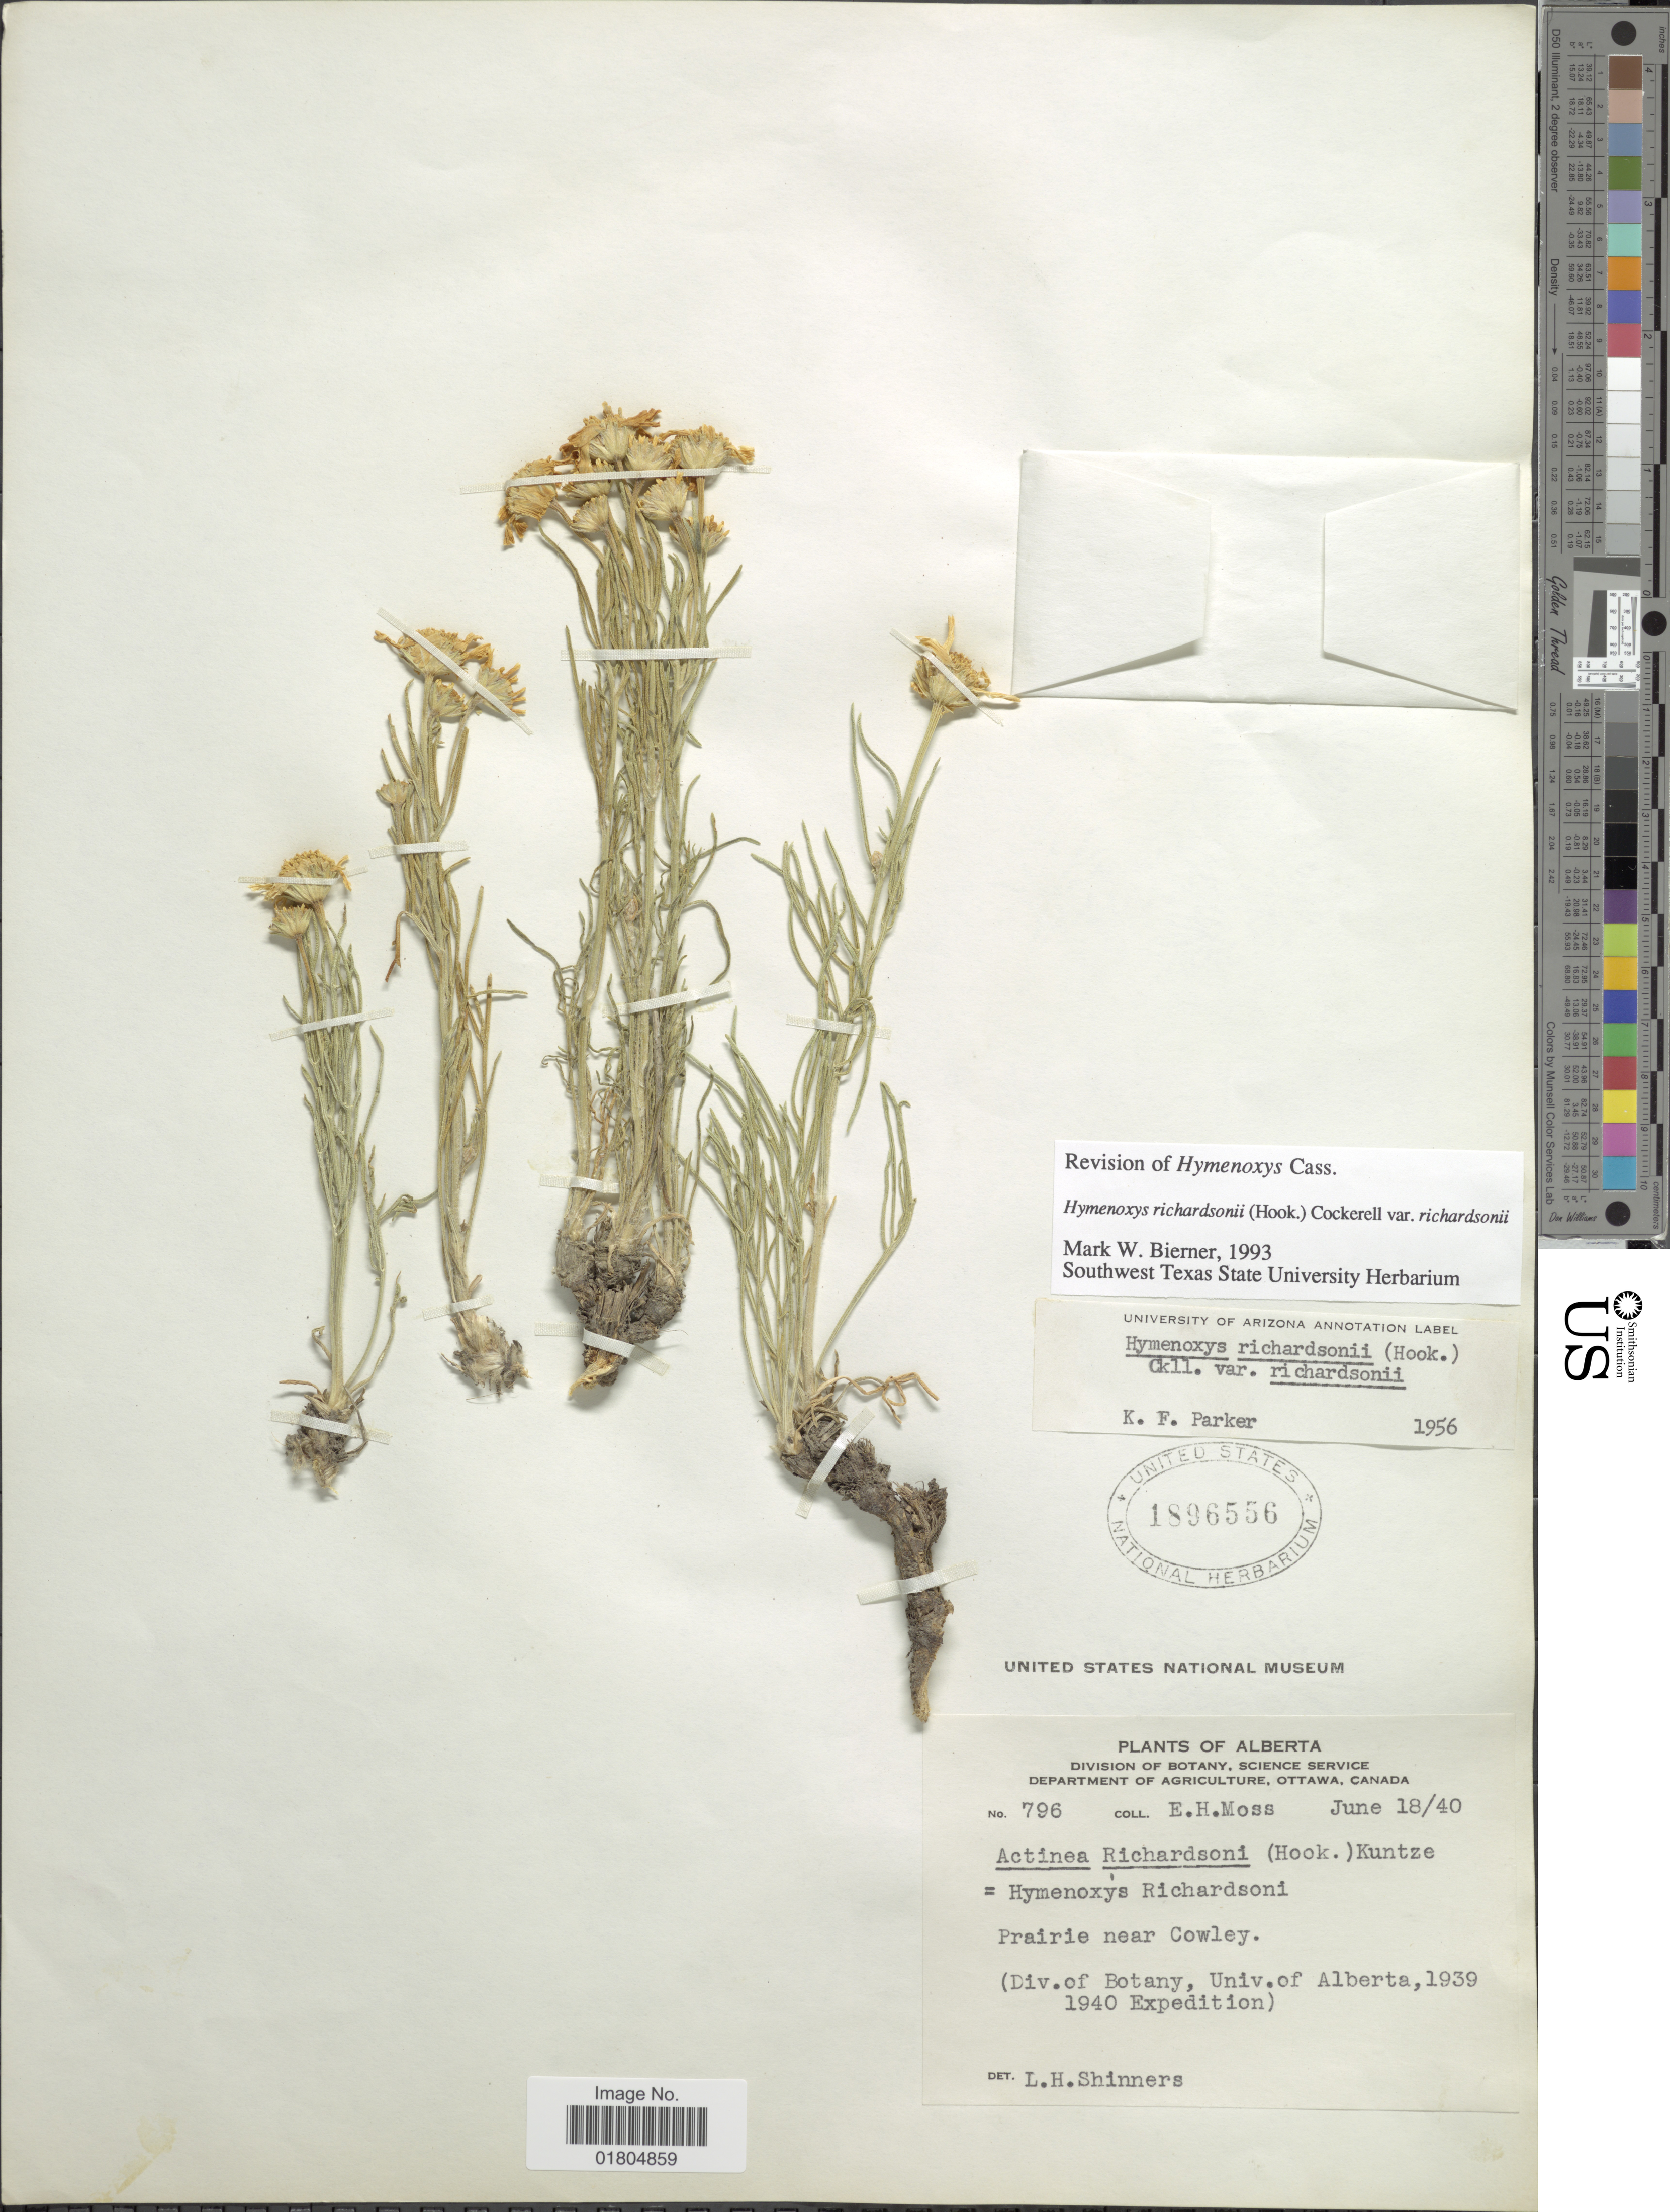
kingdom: Plantae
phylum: Tracheophyta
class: Magnoliopsida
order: Asterales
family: Asteraceae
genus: Hymenoxys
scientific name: Hymenoxys richardsonii var. richardsonii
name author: (Hook.) Cockerell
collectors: E. Moss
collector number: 796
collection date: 1940-06-18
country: Canada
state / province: Alberta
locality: Prairie near Cowley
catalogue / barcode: US 1896556